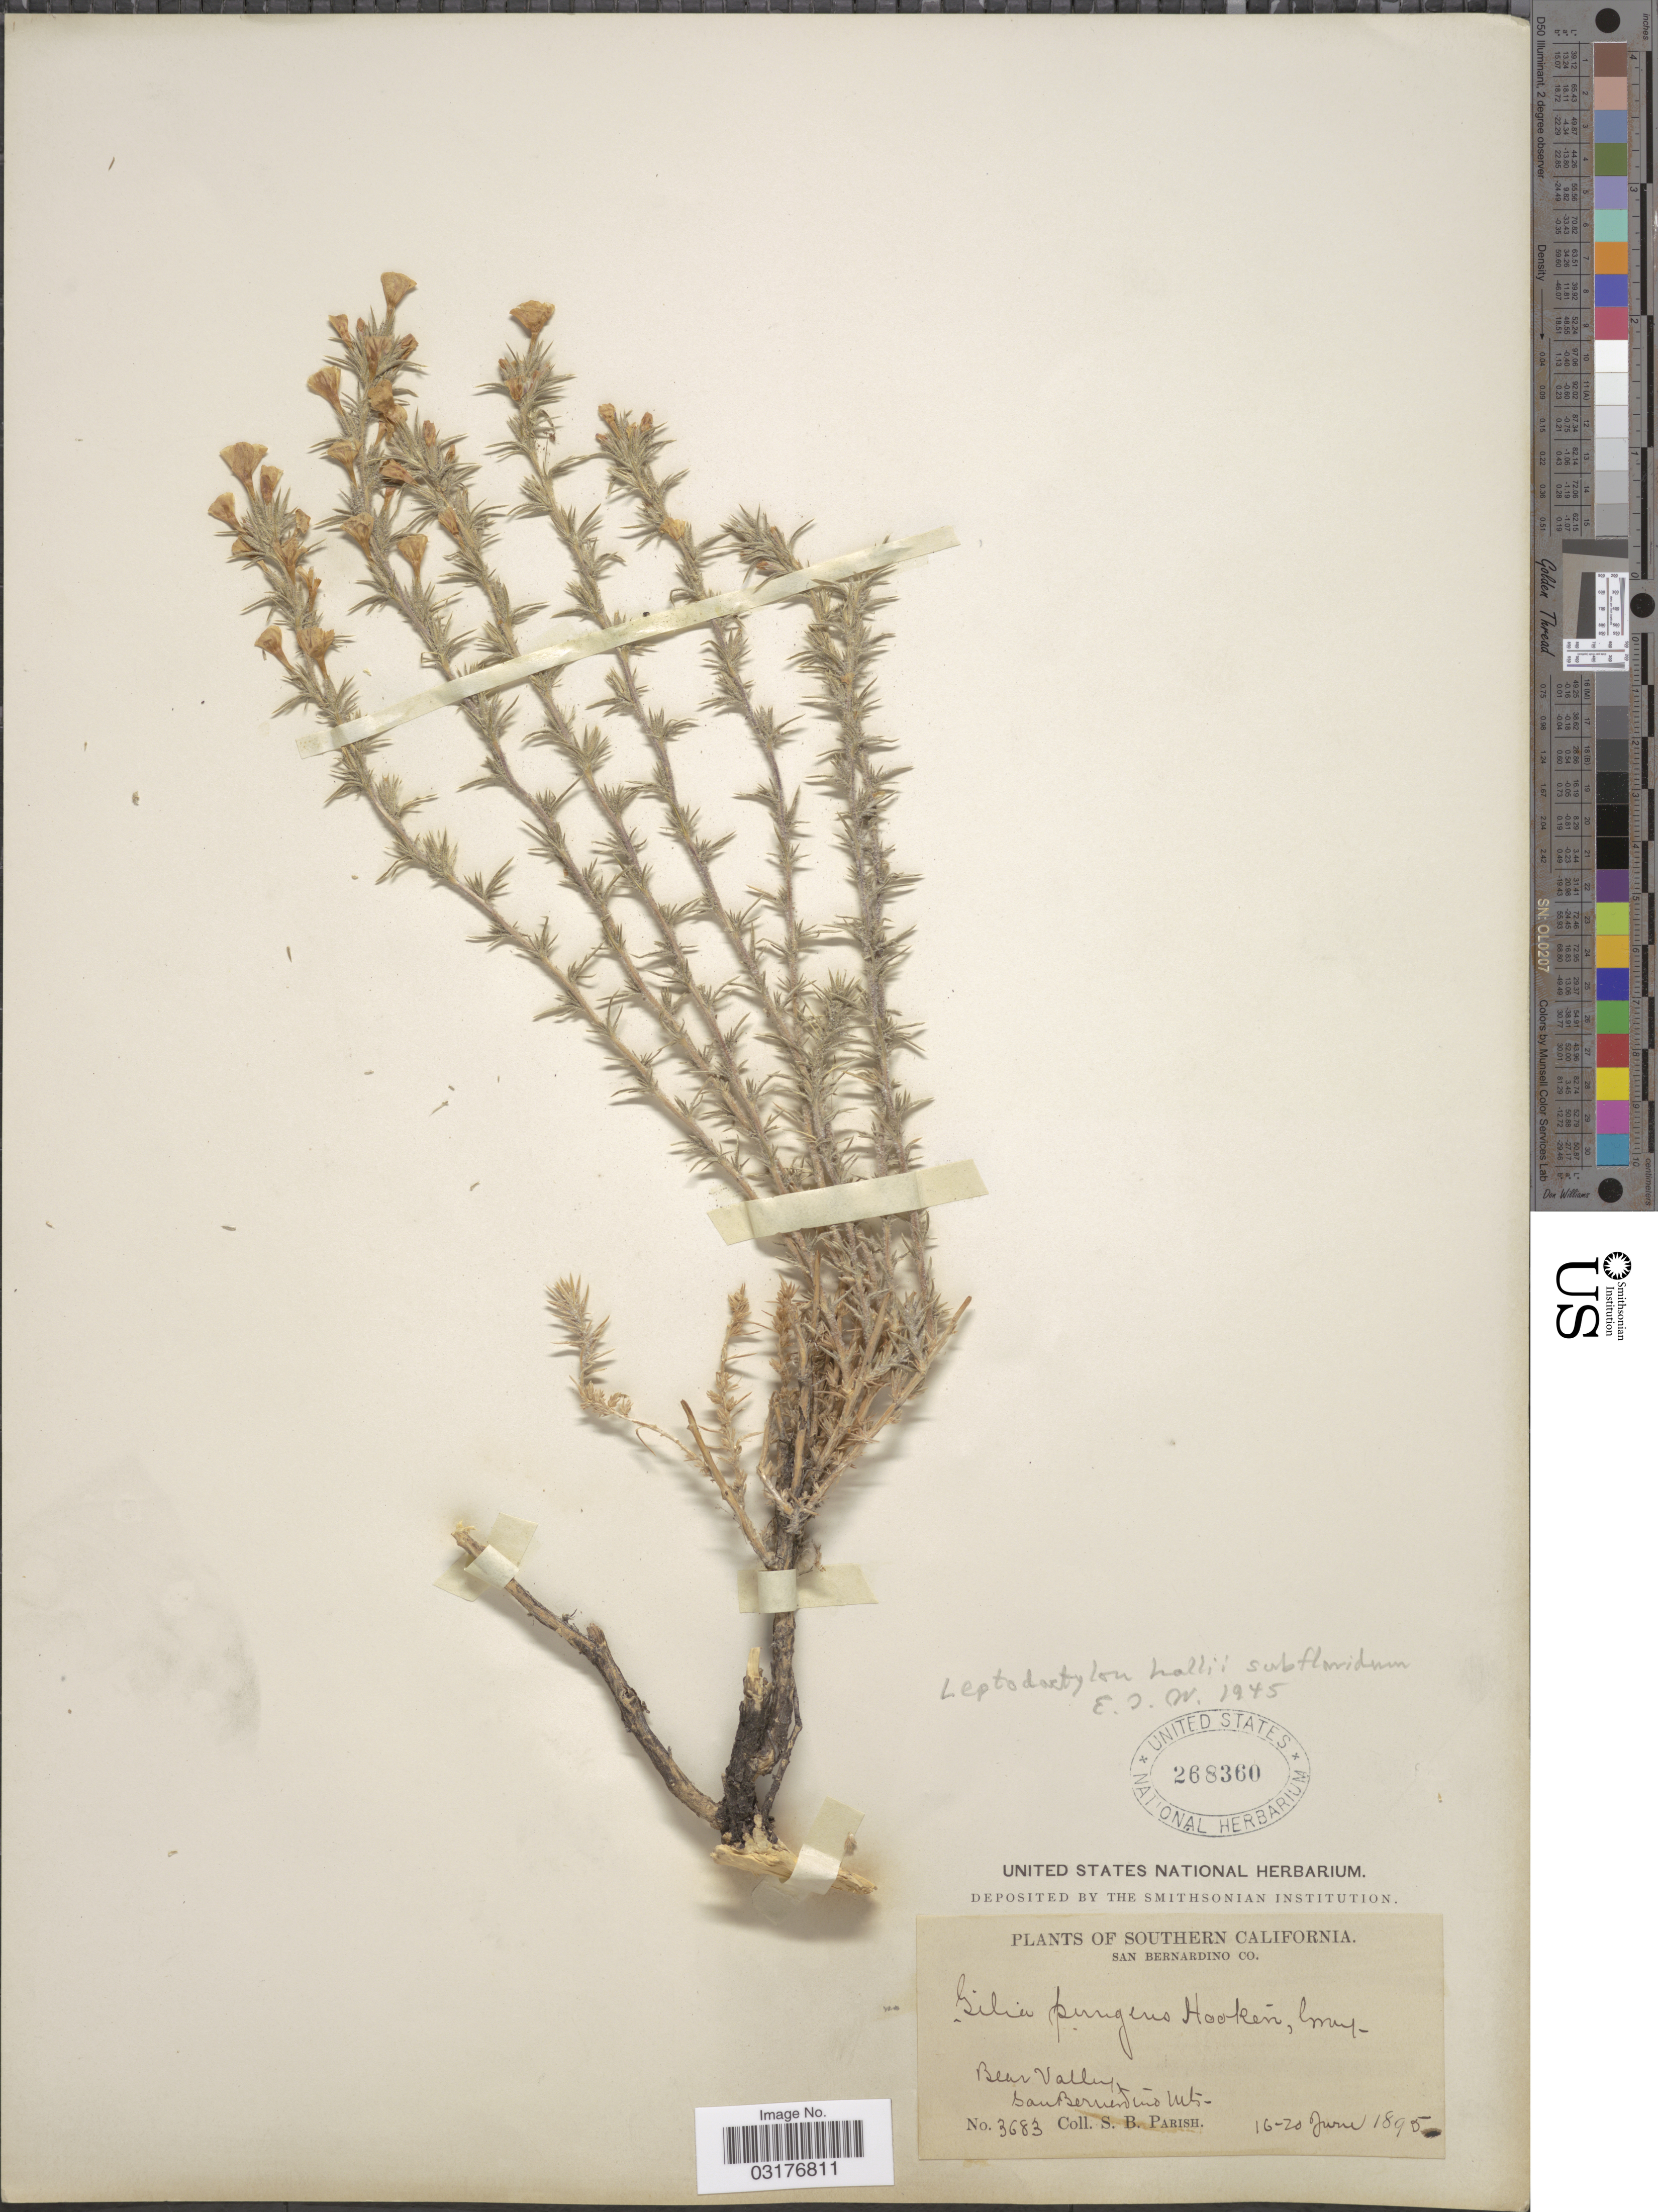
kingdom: Plantae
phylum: Tracheophyta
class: Magnoliopsida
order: Ericales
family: Polemoniaceae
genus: Linanthus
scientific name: Linanthus pungens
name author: (Torr.) J.M. Porter & L.A. Johnson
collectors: S. B. Parish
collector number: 3683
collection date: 1895-06-16/1895-06-20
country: United States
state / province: California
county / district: San Bernardino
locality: Southern California. San Bernardino Co. Bear Valley, San Bernardino Mts.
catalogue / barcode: US 268360